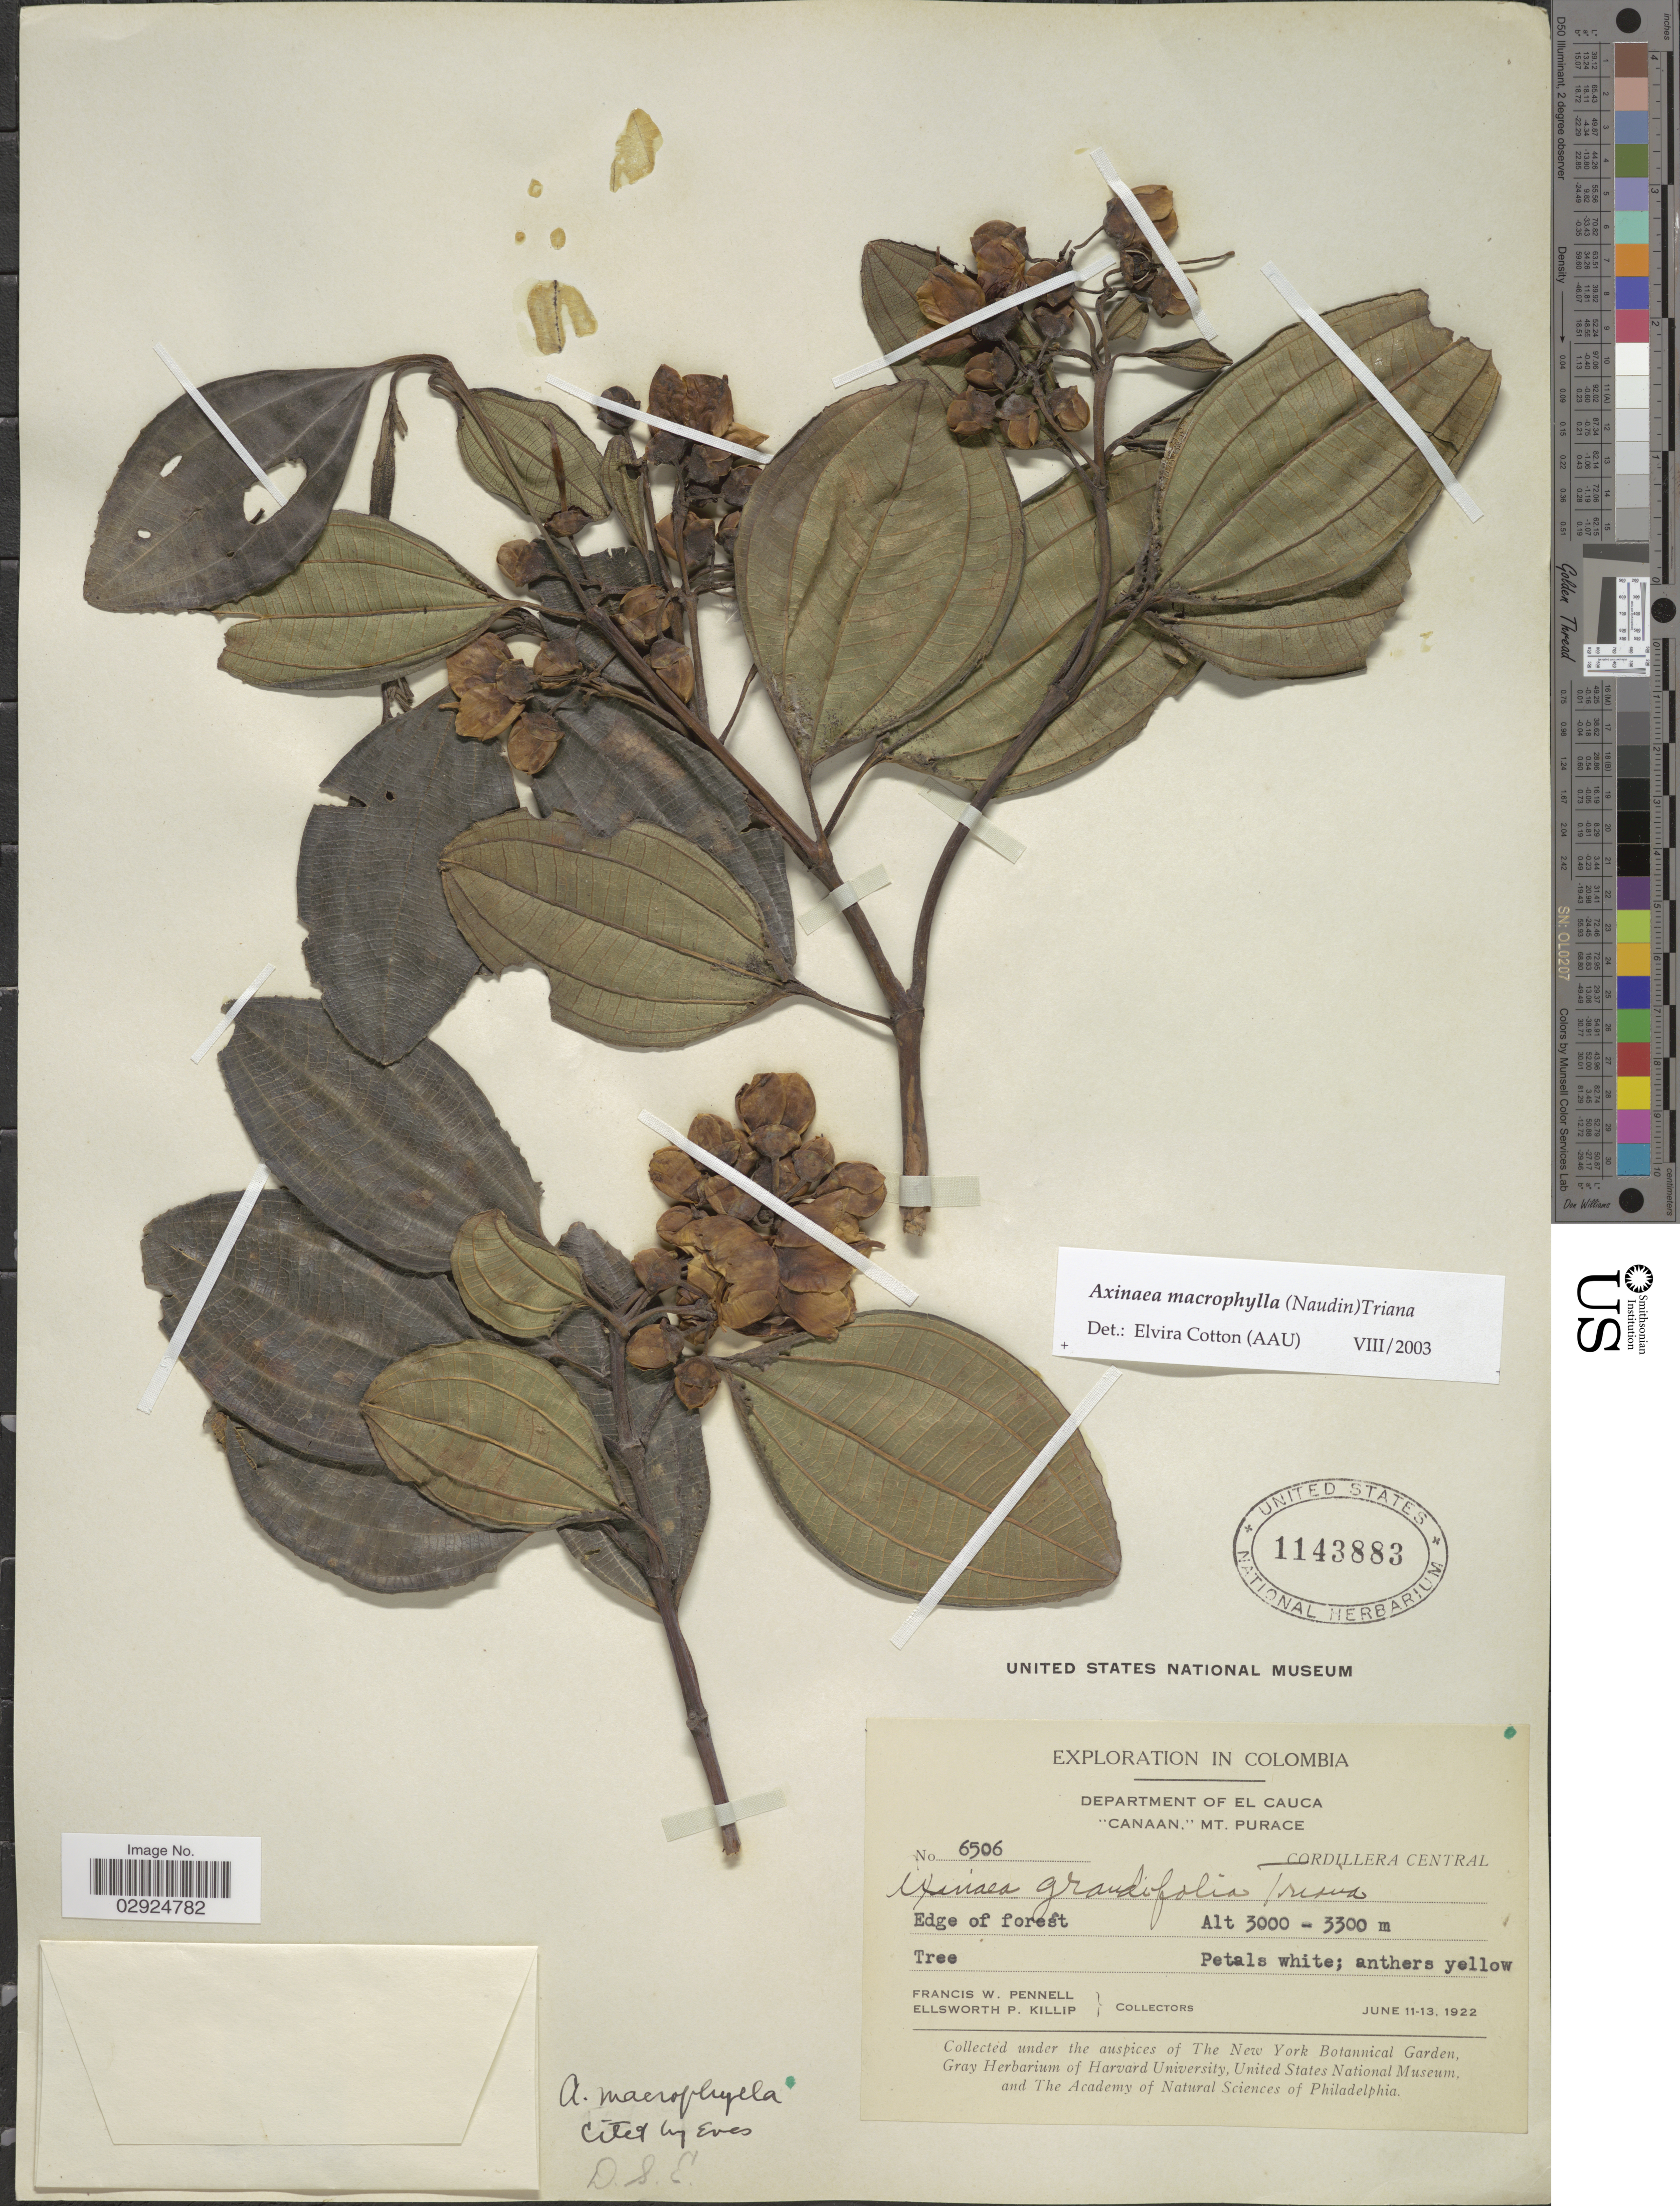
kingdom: Plantae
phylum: Tracheophyta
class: Magnoliopsida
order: Myrtales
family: Melastomataceae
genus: Axinaea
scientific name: Axinaea macrophylla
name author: (Naudin) Triana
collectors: F. W. Pennell & E. P. Killip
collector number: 6506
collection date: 1922-06-11/1922-06-13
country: Colombia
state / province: Cauca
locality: Department of El Cauca. "Canaan", Mt. Purace. Cordillera Central. Edge of forest.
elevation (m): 3000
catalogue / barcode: US 1143883